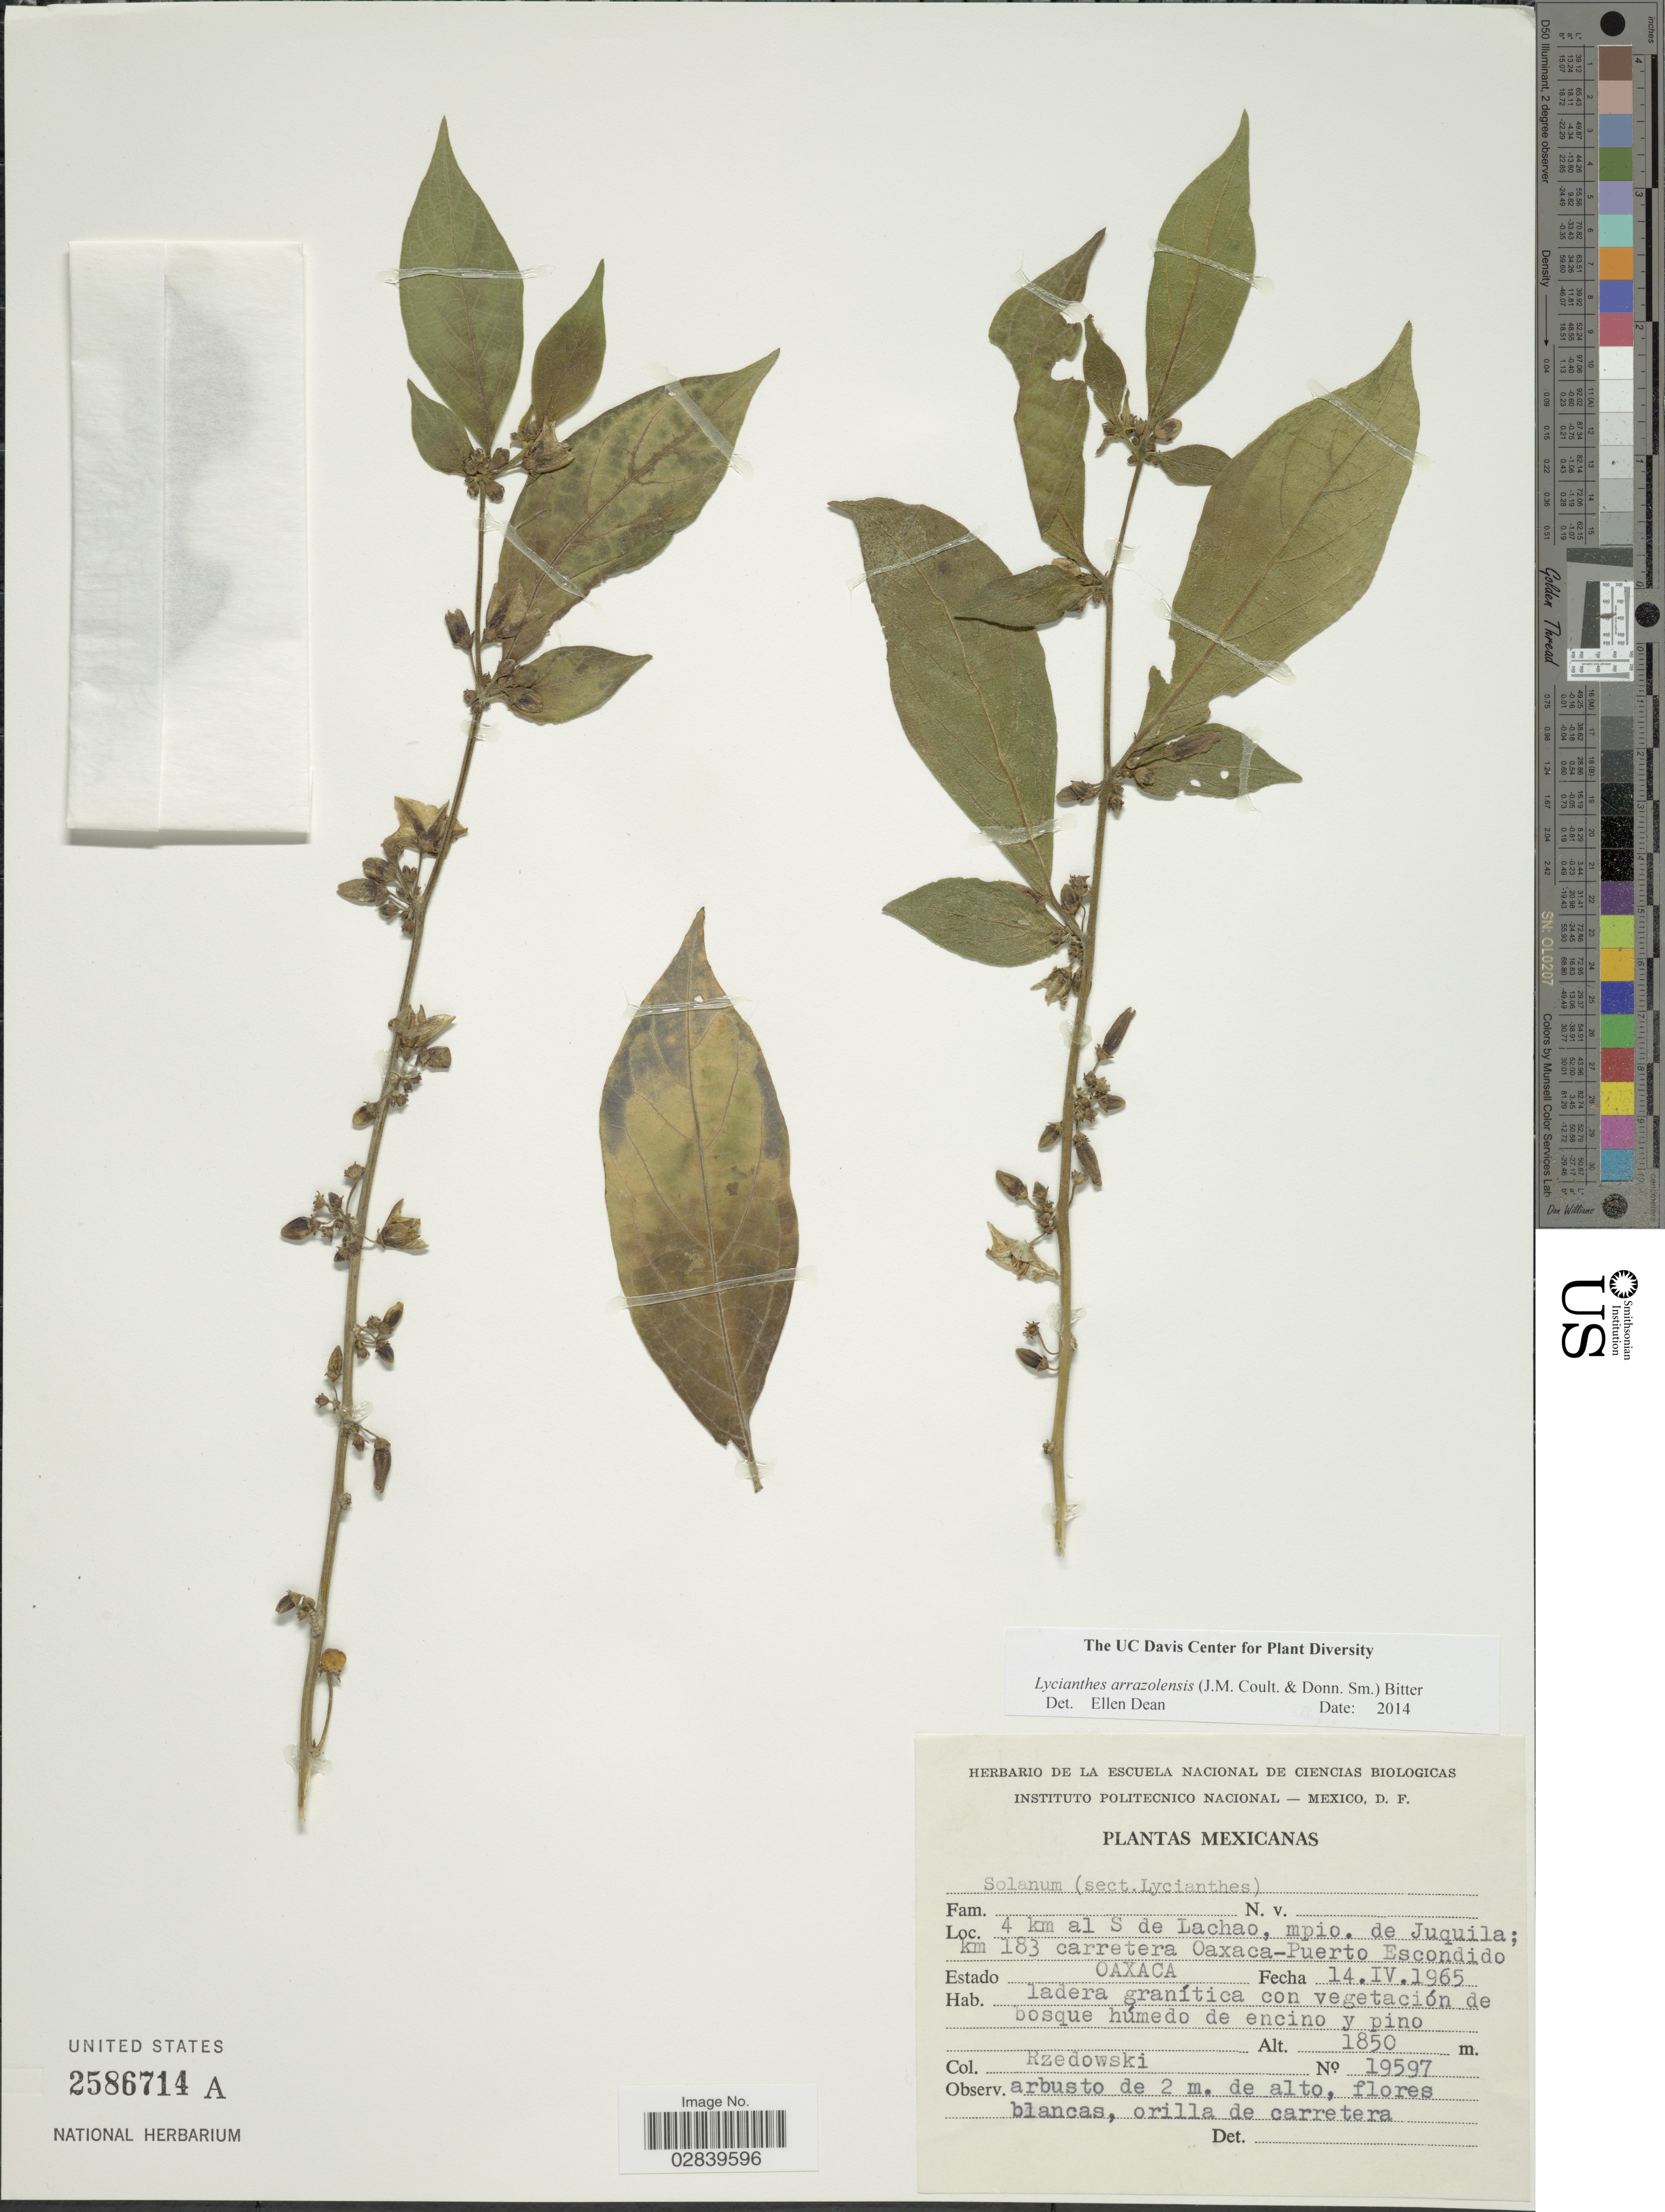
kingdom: Plantae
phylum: Tracheophyta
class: Magnoliopsida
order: Solanales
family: Solanaceae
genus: Lycianthes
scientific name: Lycianthes arrazolensis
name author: (J.M. Coult. & Donn. Sm.) Bitter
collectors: Rzedowski, --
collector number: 19597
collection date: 1965-04-14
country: Mexico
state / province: Oaxaca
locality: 4 km al S de Lachao, mpio. de Juquila; km 183 carretera Oaxaca-Puerto Escondido.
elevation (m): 1850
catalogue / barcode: US 2586714A